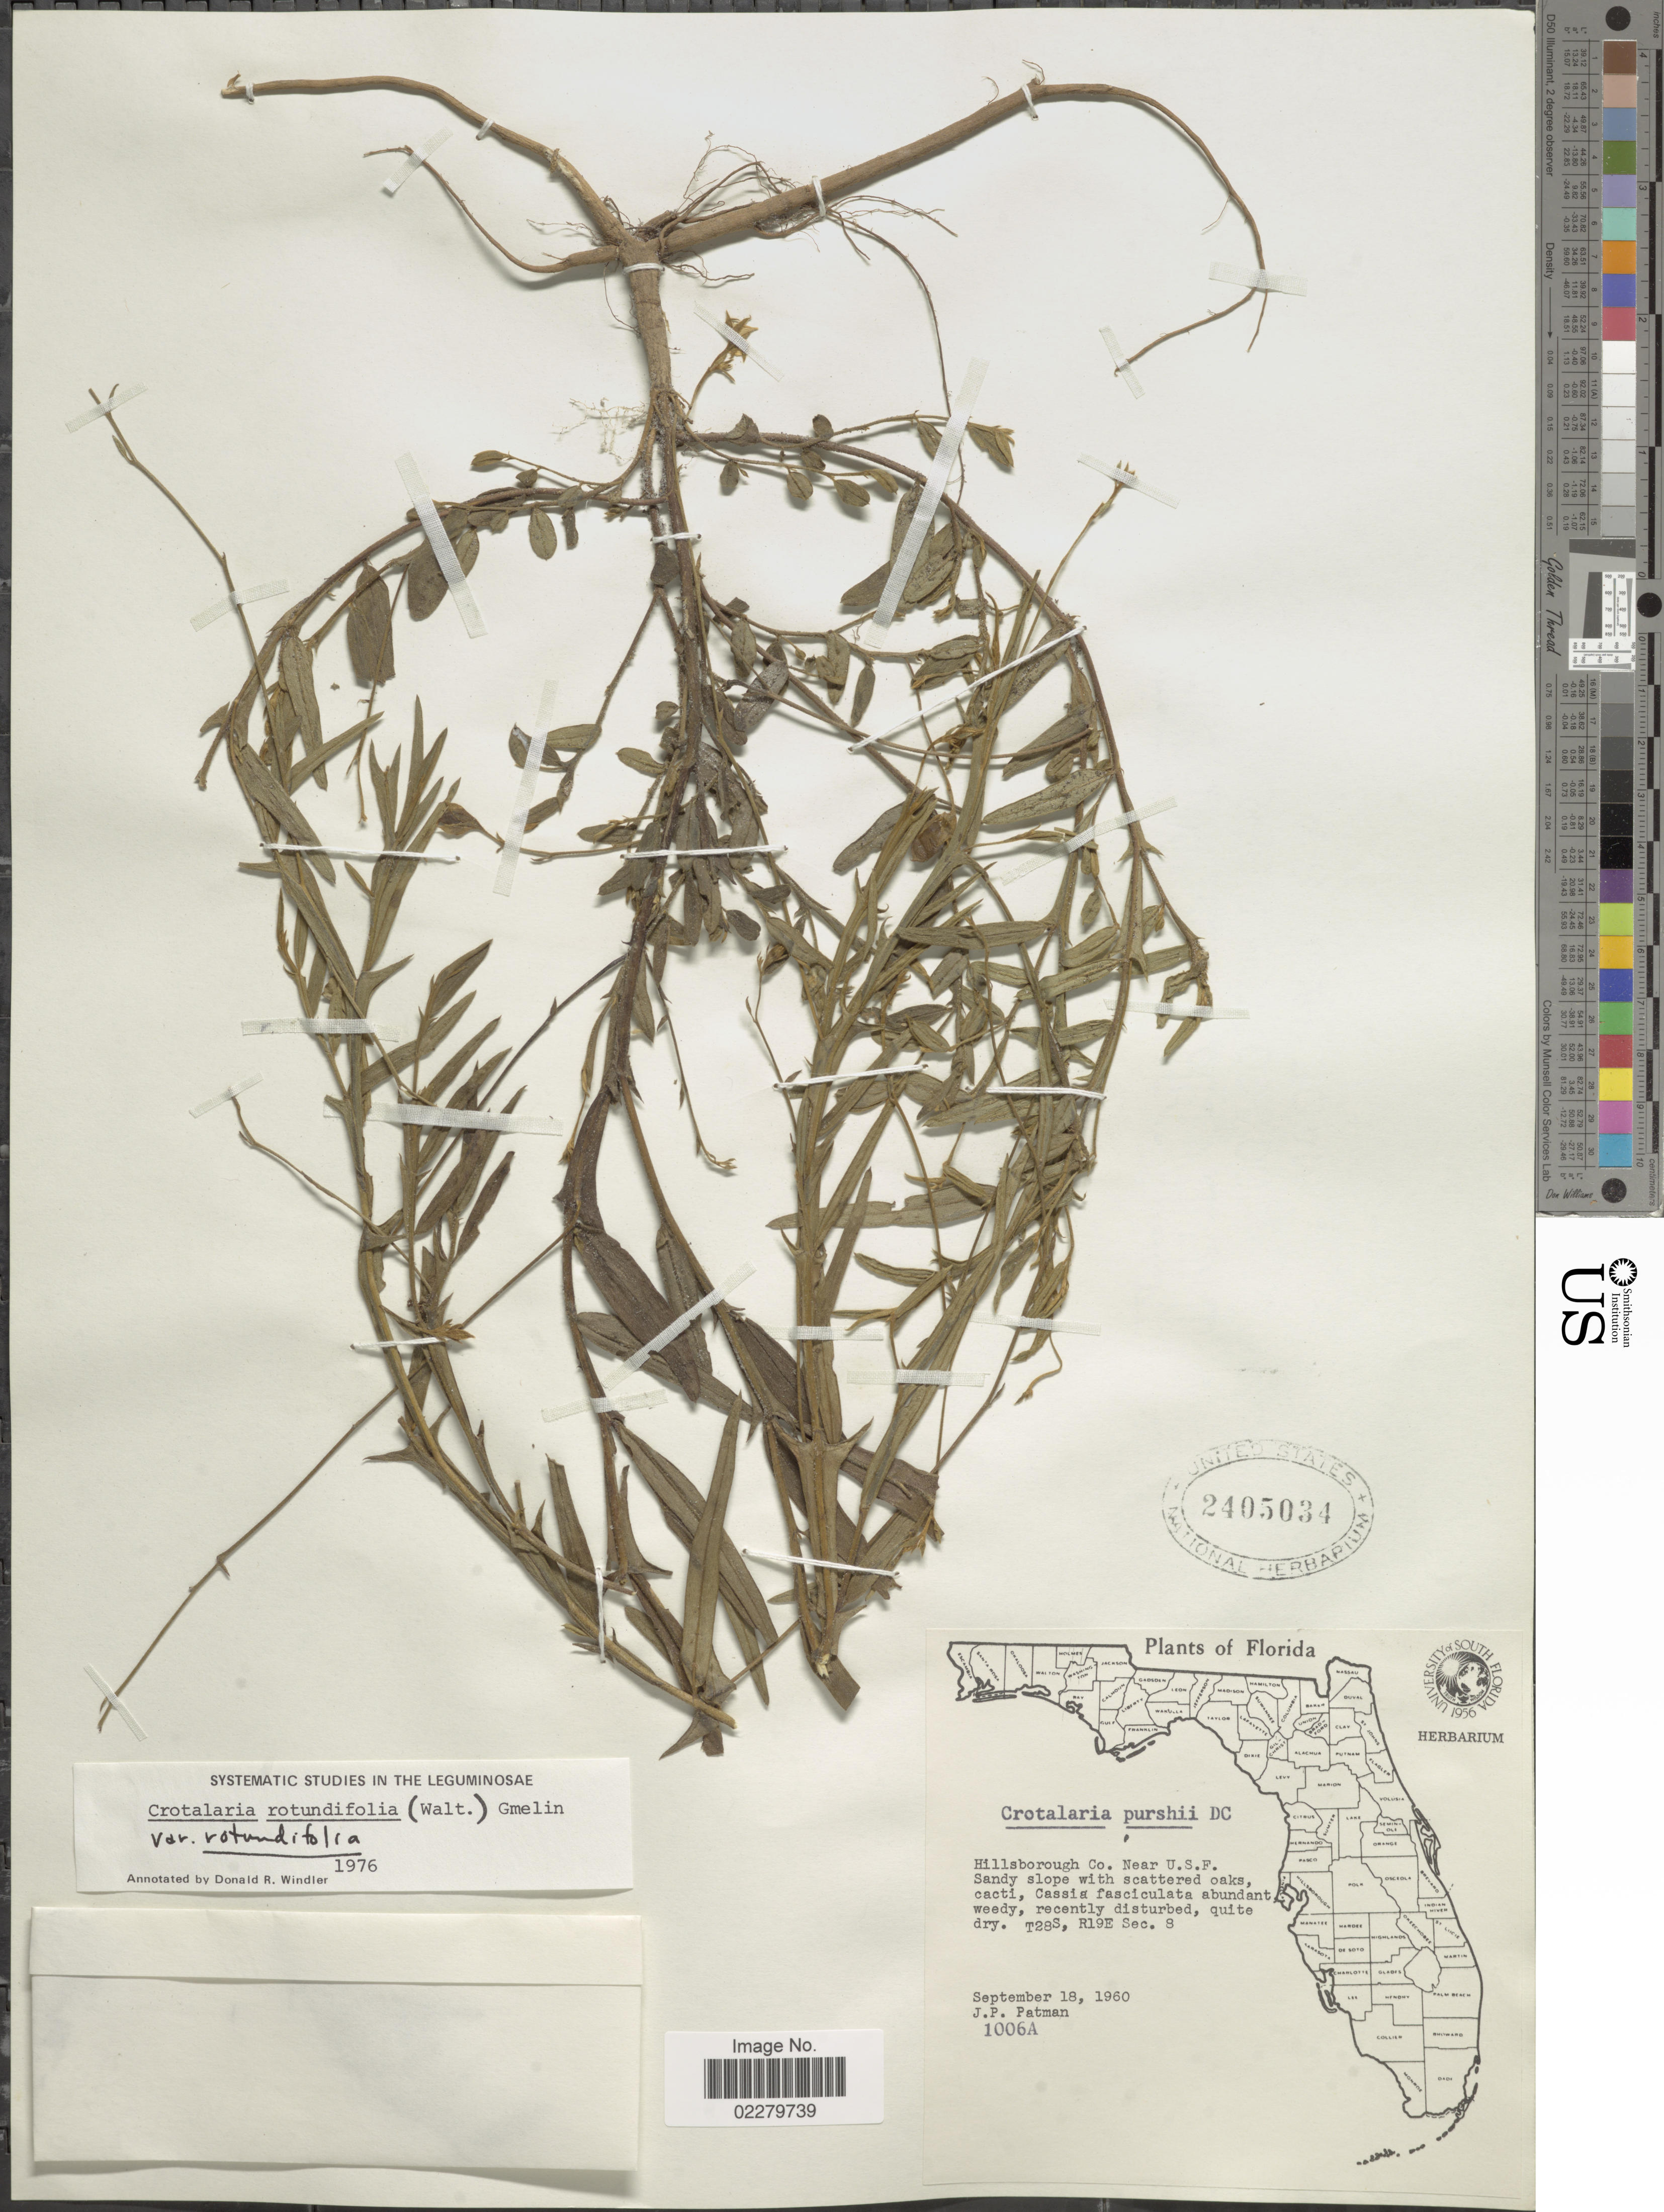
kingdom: Plantae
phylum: Tracheophyta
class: Magnoliopsida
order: Fabales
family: Fabaceae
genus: Crotalaria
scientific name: Crotalaria rotundifolia var. rotundifolia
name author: (Walter) J.F. Gmel.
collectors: J. Patman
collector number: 1006A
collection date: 1960-09-18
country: United States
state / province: Florida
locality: Hillsborough Co. Near U.S.F.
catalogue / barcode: US 2405034